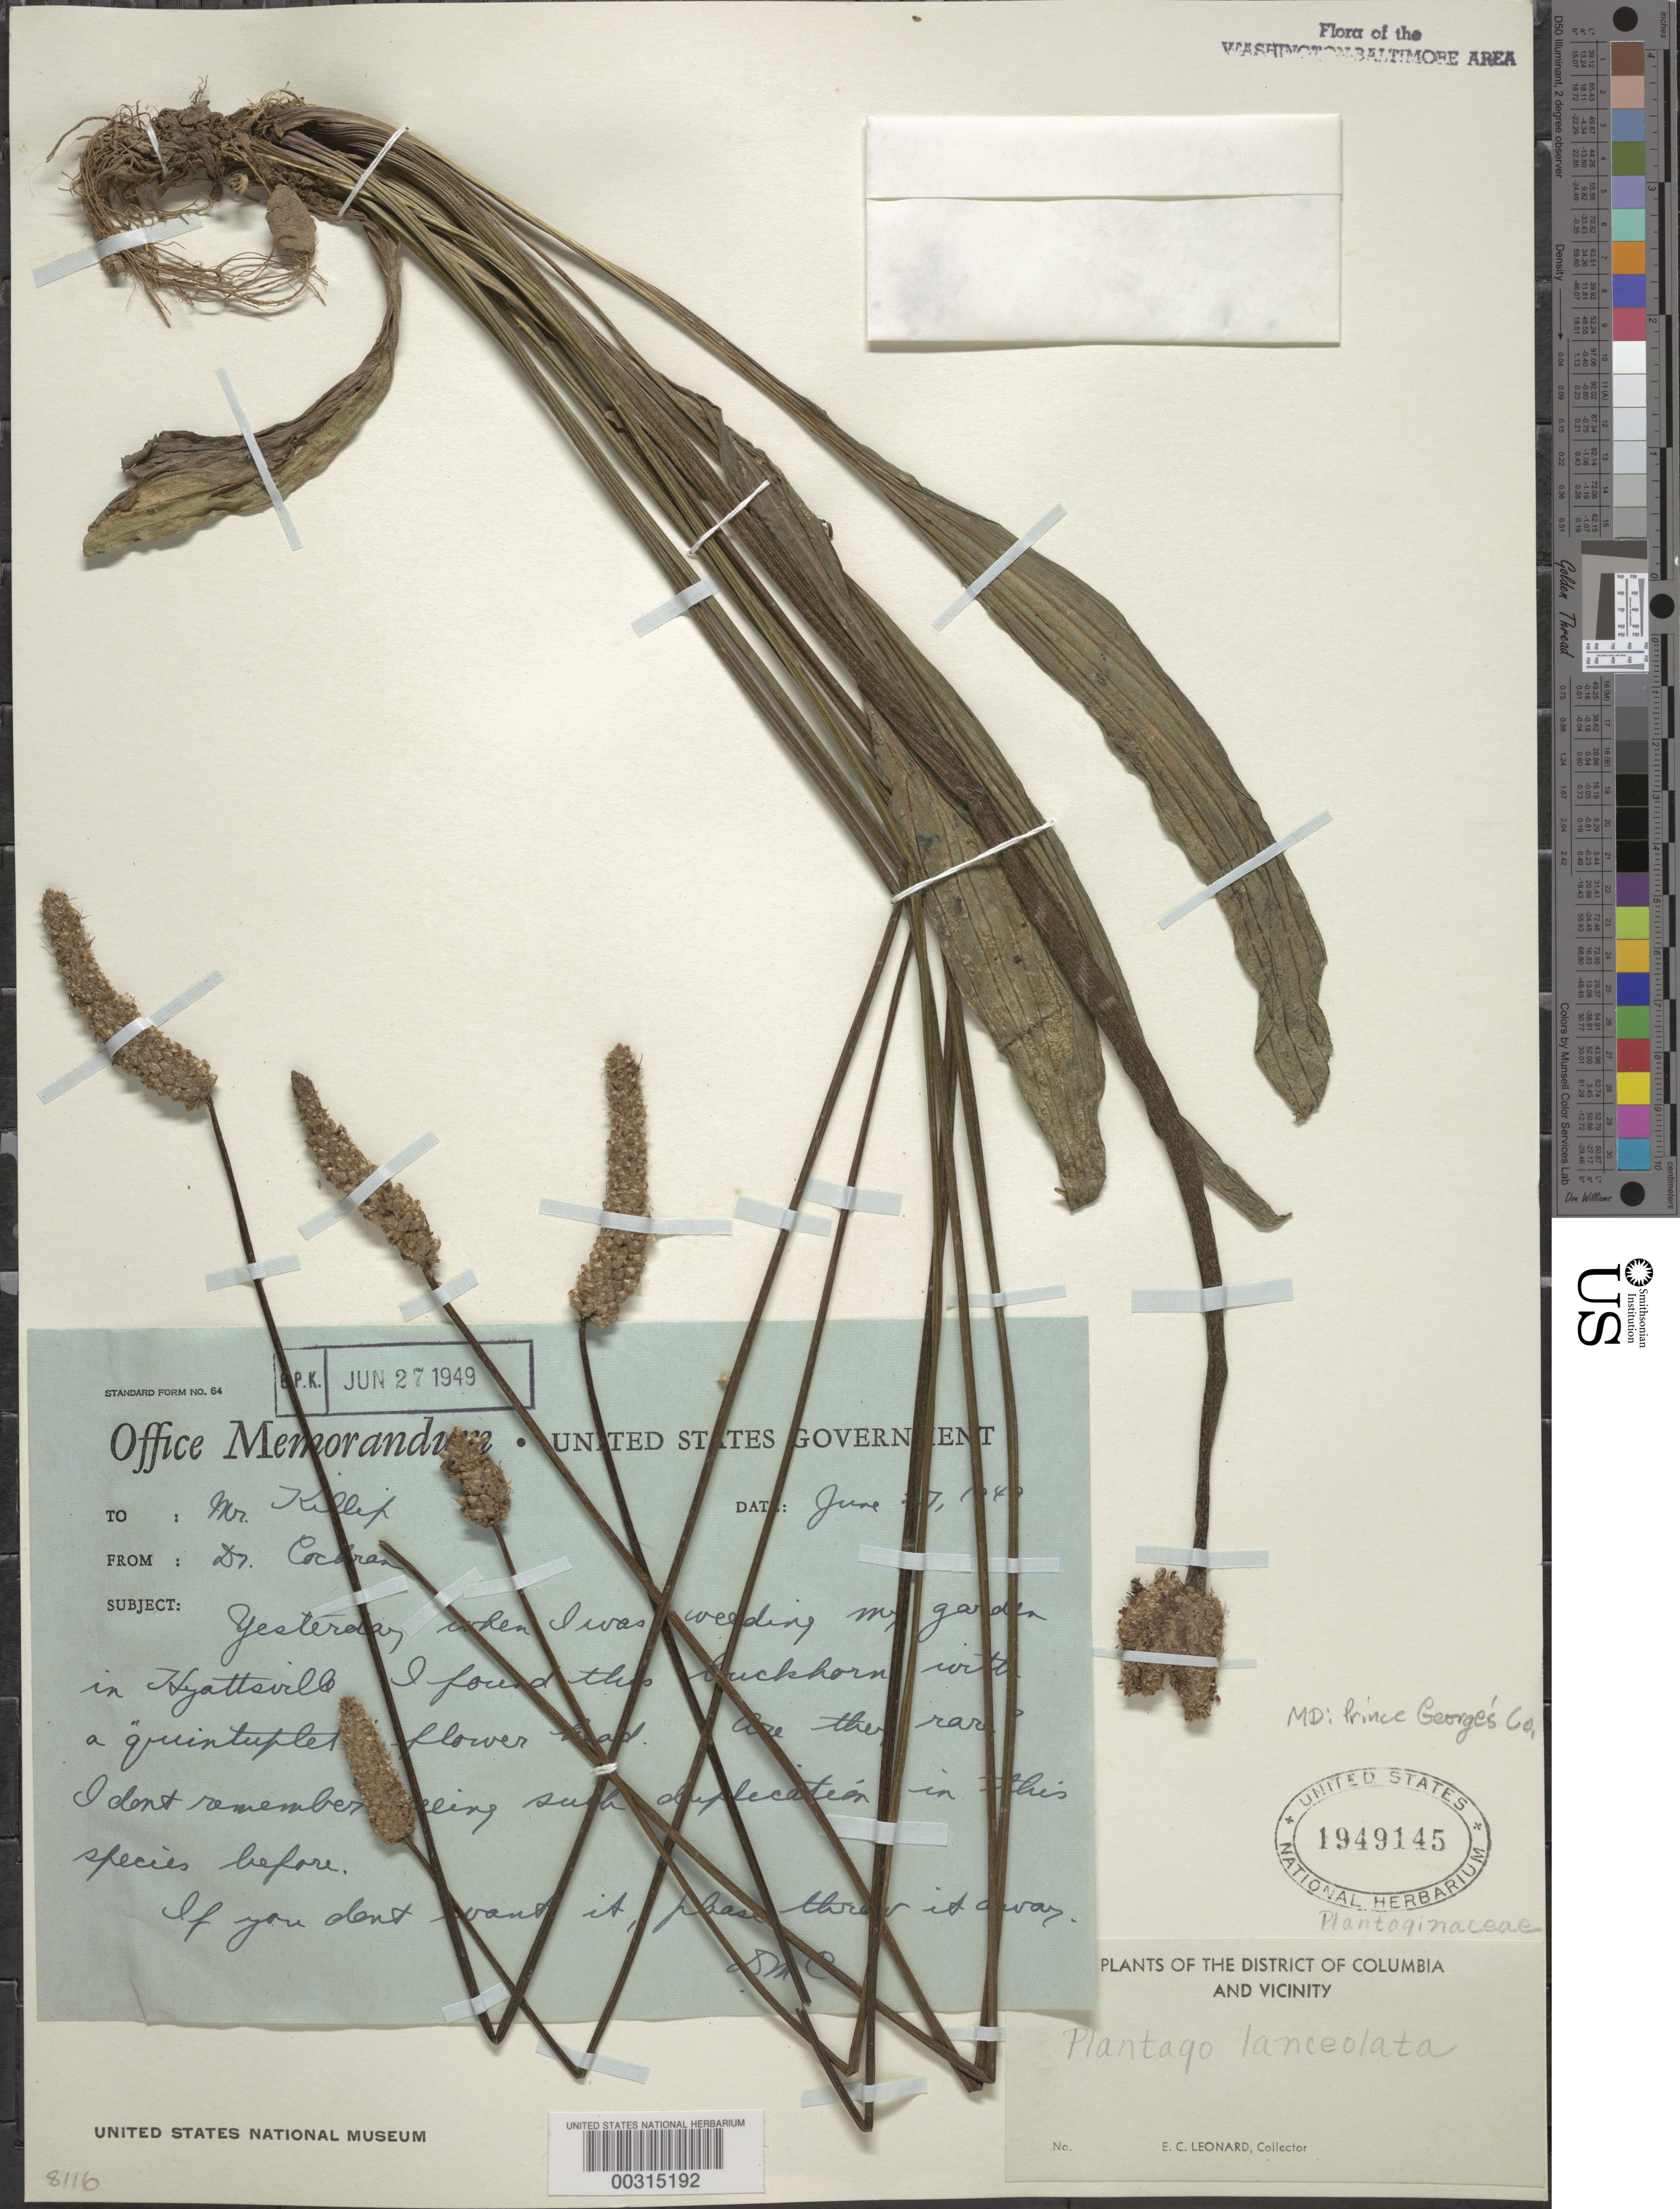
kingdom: Plantae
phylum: Tracheophyta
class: Magnoliopsida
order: Lamiales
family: Plantaginaceae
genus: Plantago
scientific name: Plantago lanceolata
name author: L.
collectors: E. P. Killip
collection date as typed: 27 Jun 1949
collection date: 1949-06-27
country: United States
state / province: Maryland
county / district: Prince George's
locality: Hyattsville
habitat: Home garden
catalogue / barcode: US 1949145